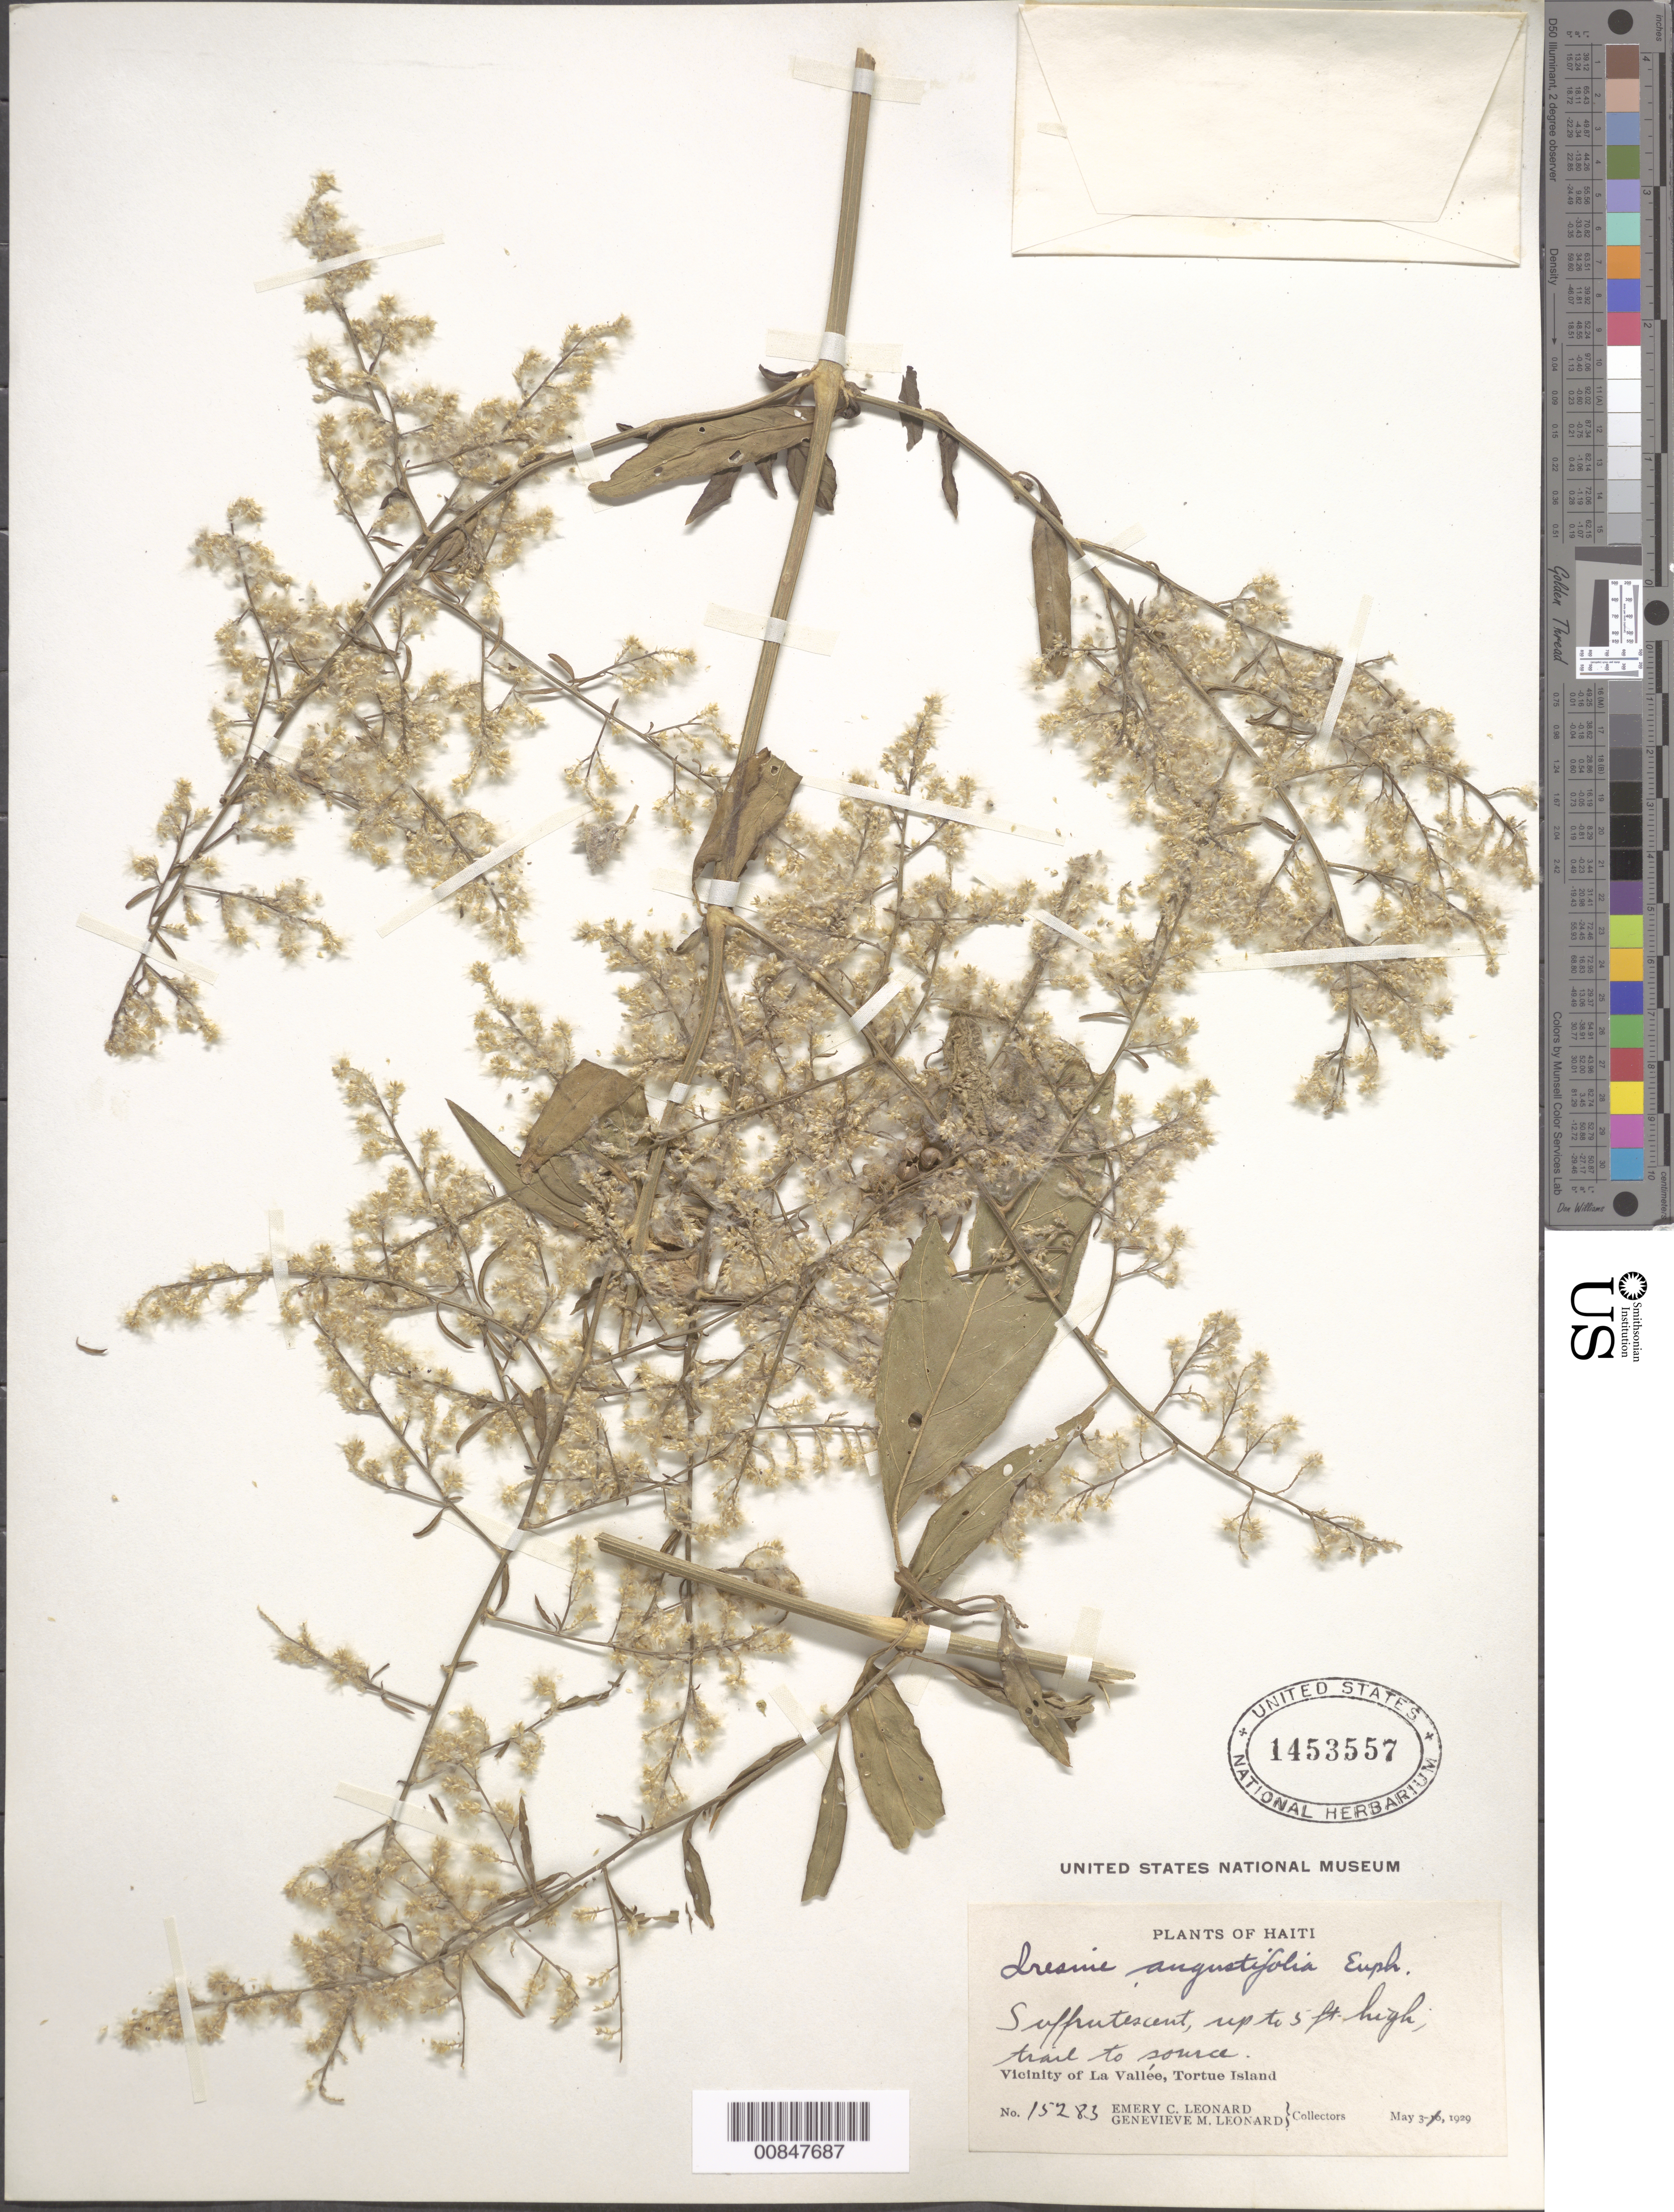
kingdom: Plantae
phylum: Tracheophyta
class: Magnoliopsida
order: Caryophyllales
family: Amaranthaceae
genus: Iresine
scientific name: Iresine angustifolia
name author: Euphrasén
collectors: E. C. Leonard & G. M. Leonard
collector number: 15283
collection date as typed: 03 May 1929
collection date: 1929-05-03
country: Haiti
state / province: Nord-Óuest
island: Île de la Tortue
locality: Vicinity of La Vallée, Tortue Island. Trail to source.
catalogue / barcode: US 1453557